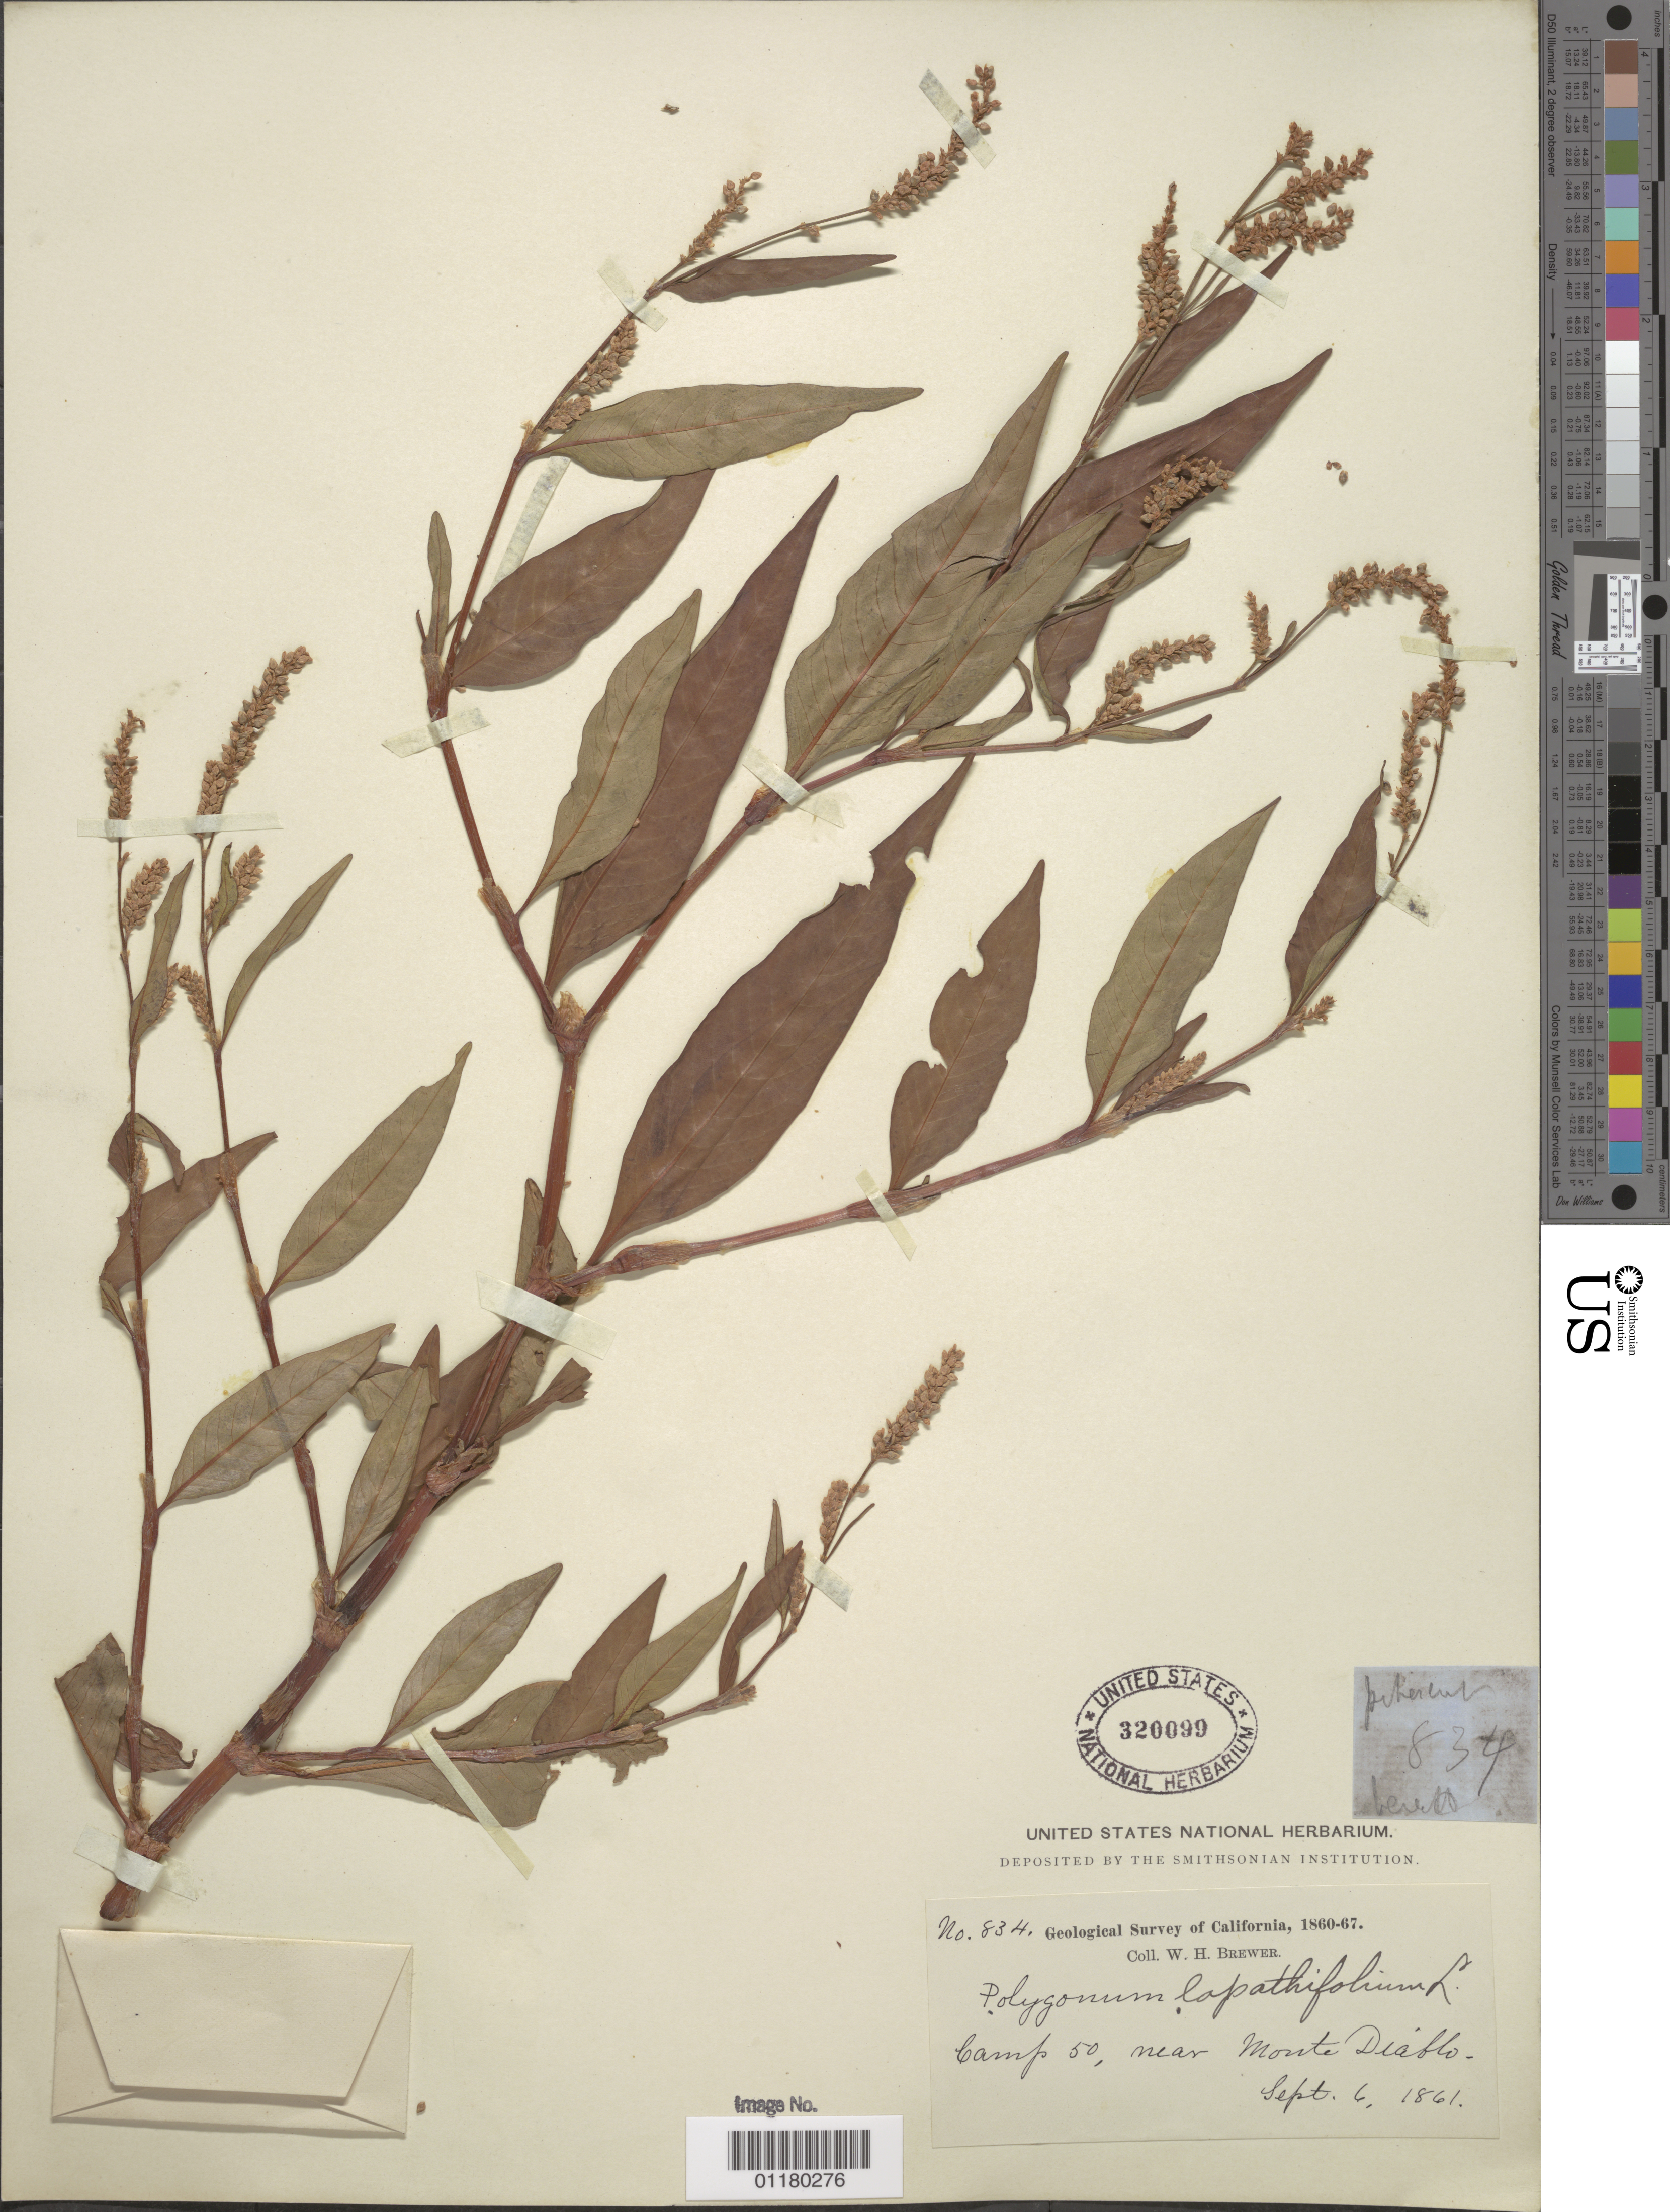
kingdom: Plantae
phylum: Tracheophyta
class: Magnoliopsida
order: Caryophyllales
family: Polygonaceae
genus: Persicaria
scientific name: Persicaria lapathifolia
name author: (L.) Delarbre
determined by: Atha, D. E.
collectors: W. H. Brewer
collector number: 834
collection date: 1861-09-06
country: United States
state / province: California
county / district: Contra Costa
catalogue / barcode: US 320099